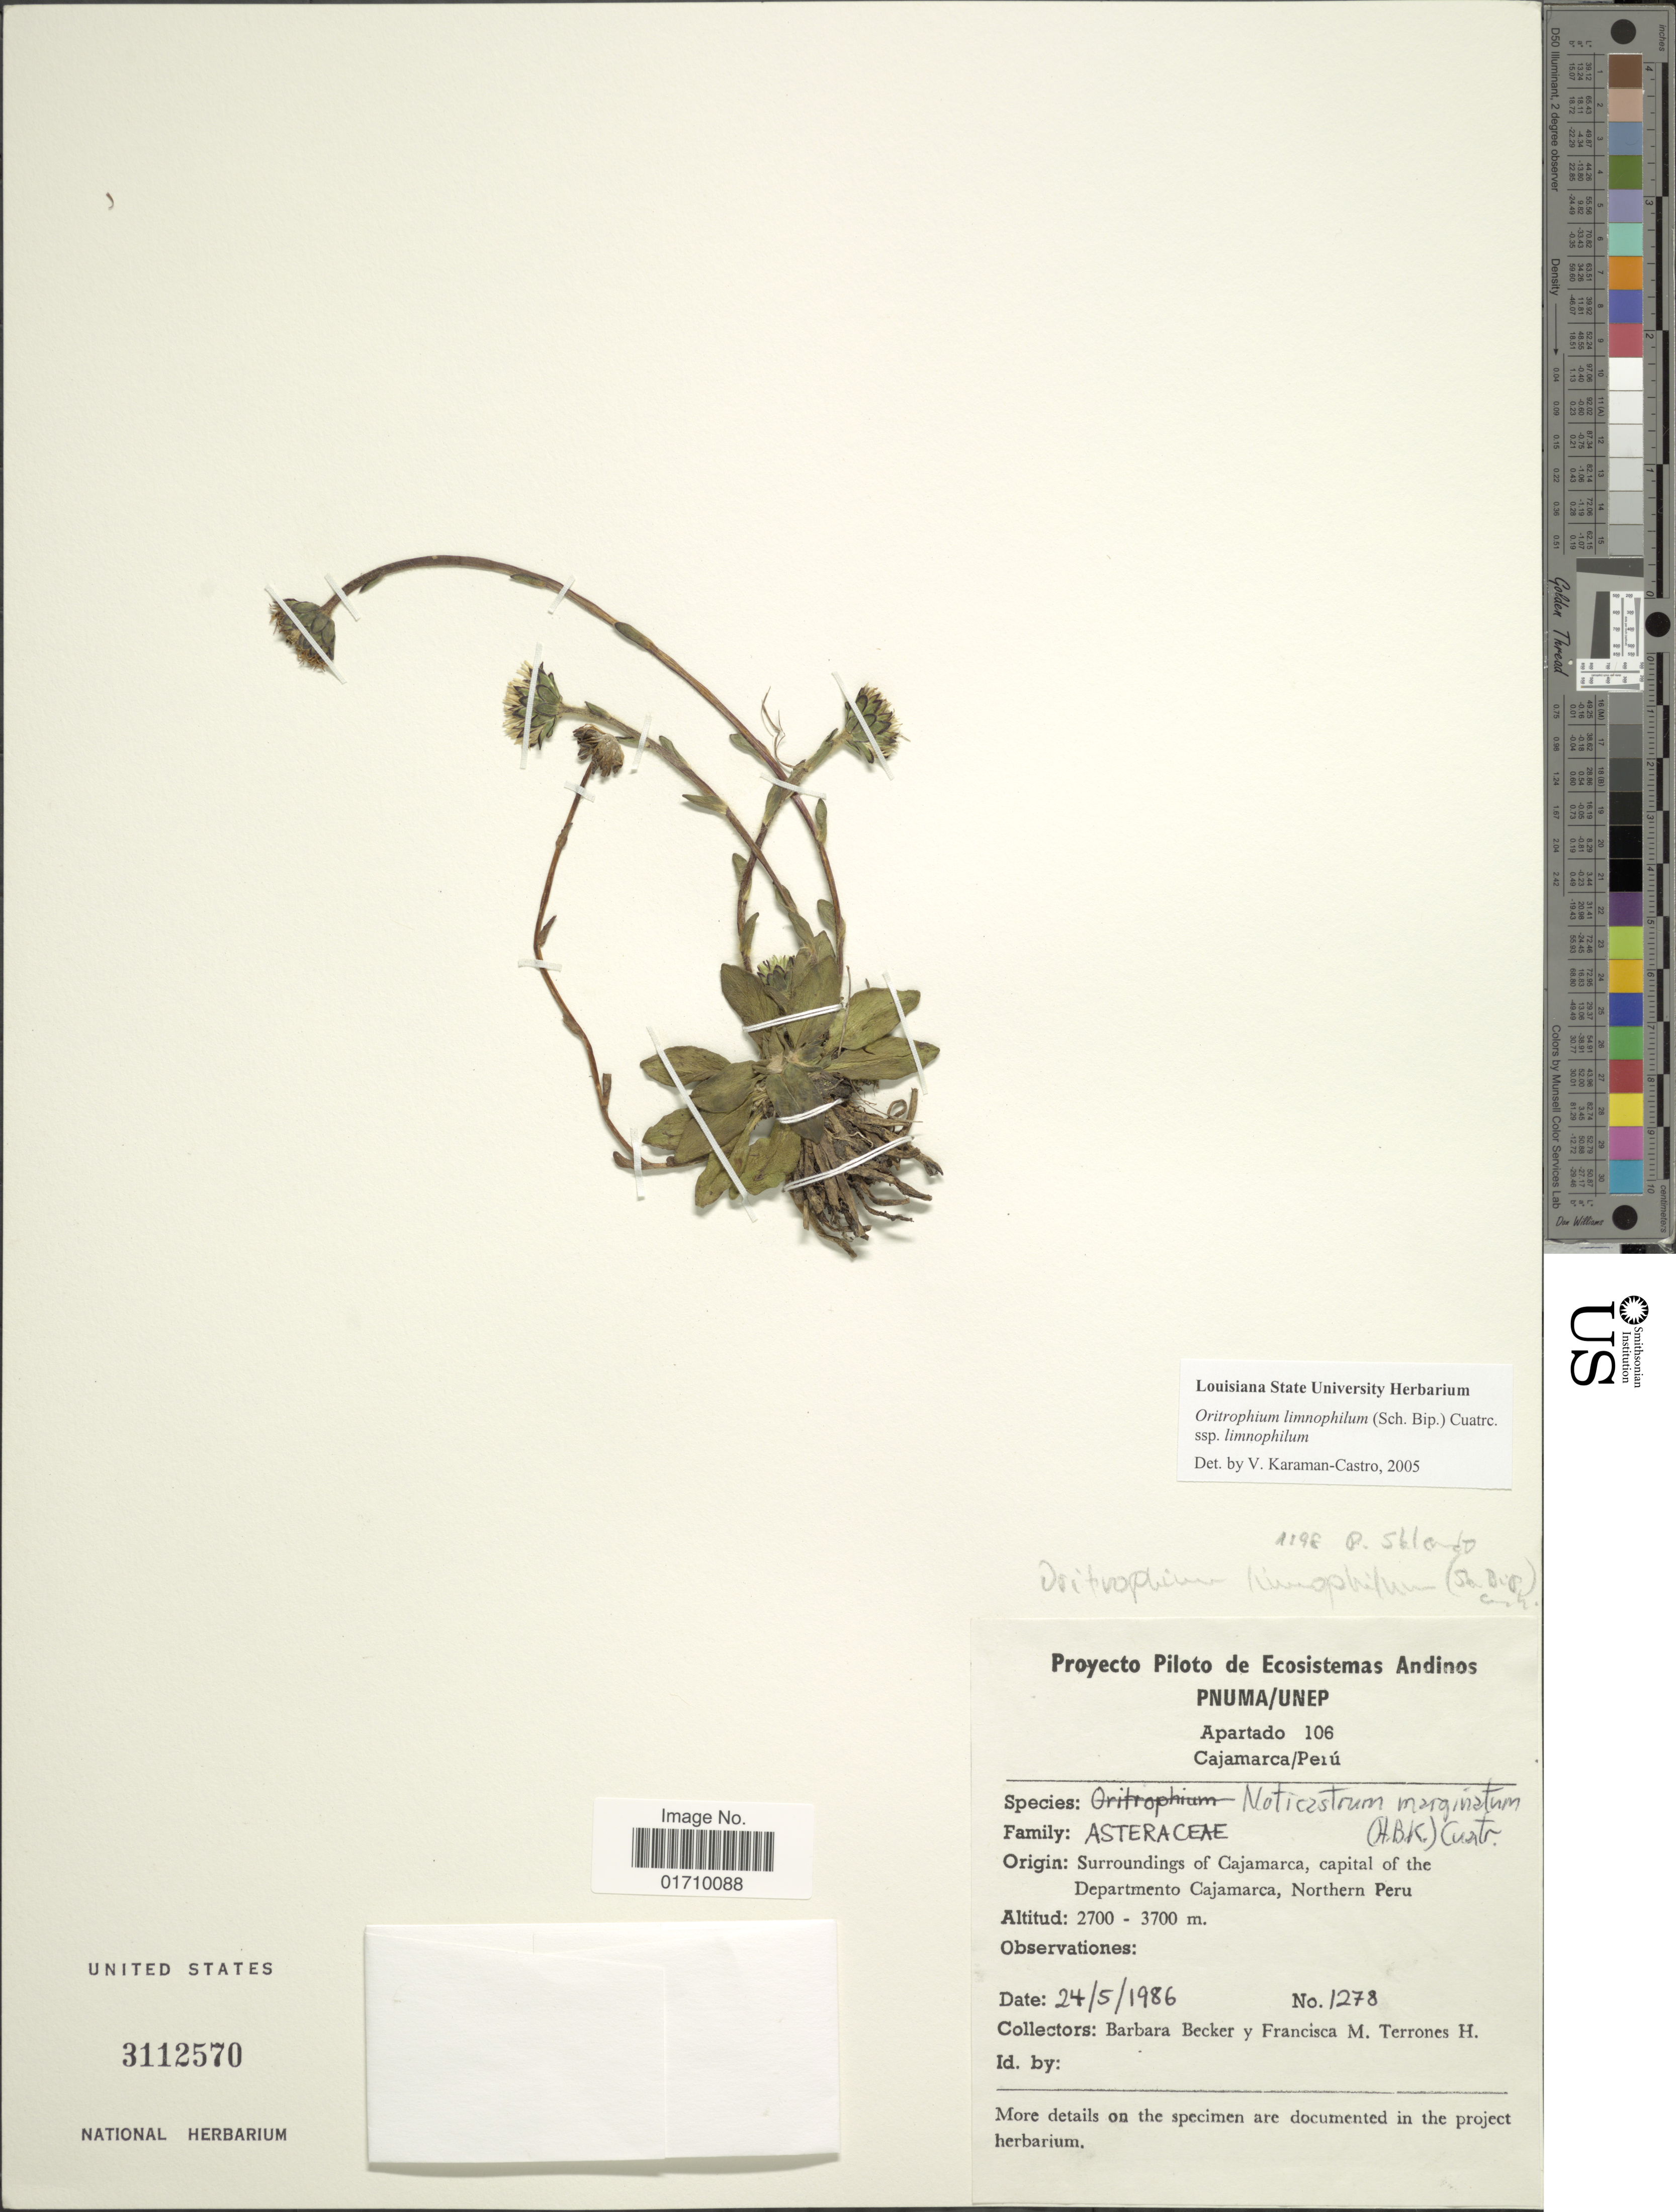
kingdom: Plantae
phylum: Tracheophyta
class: Magnoliopsida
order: Asterales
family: Asteraceae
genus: Noticastrum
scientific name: Noticastrum marginatum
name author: (Kunth) Cuatrec.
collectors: B. Becker & F. M. Terrones H.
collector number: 1278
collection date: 1986-05-24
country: Peru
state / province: Cajamarca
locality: Surroundings of Cajamarca, capital of the Departmento Cajamarca, Northern Peru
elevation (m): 2700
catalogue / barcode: US 3112570